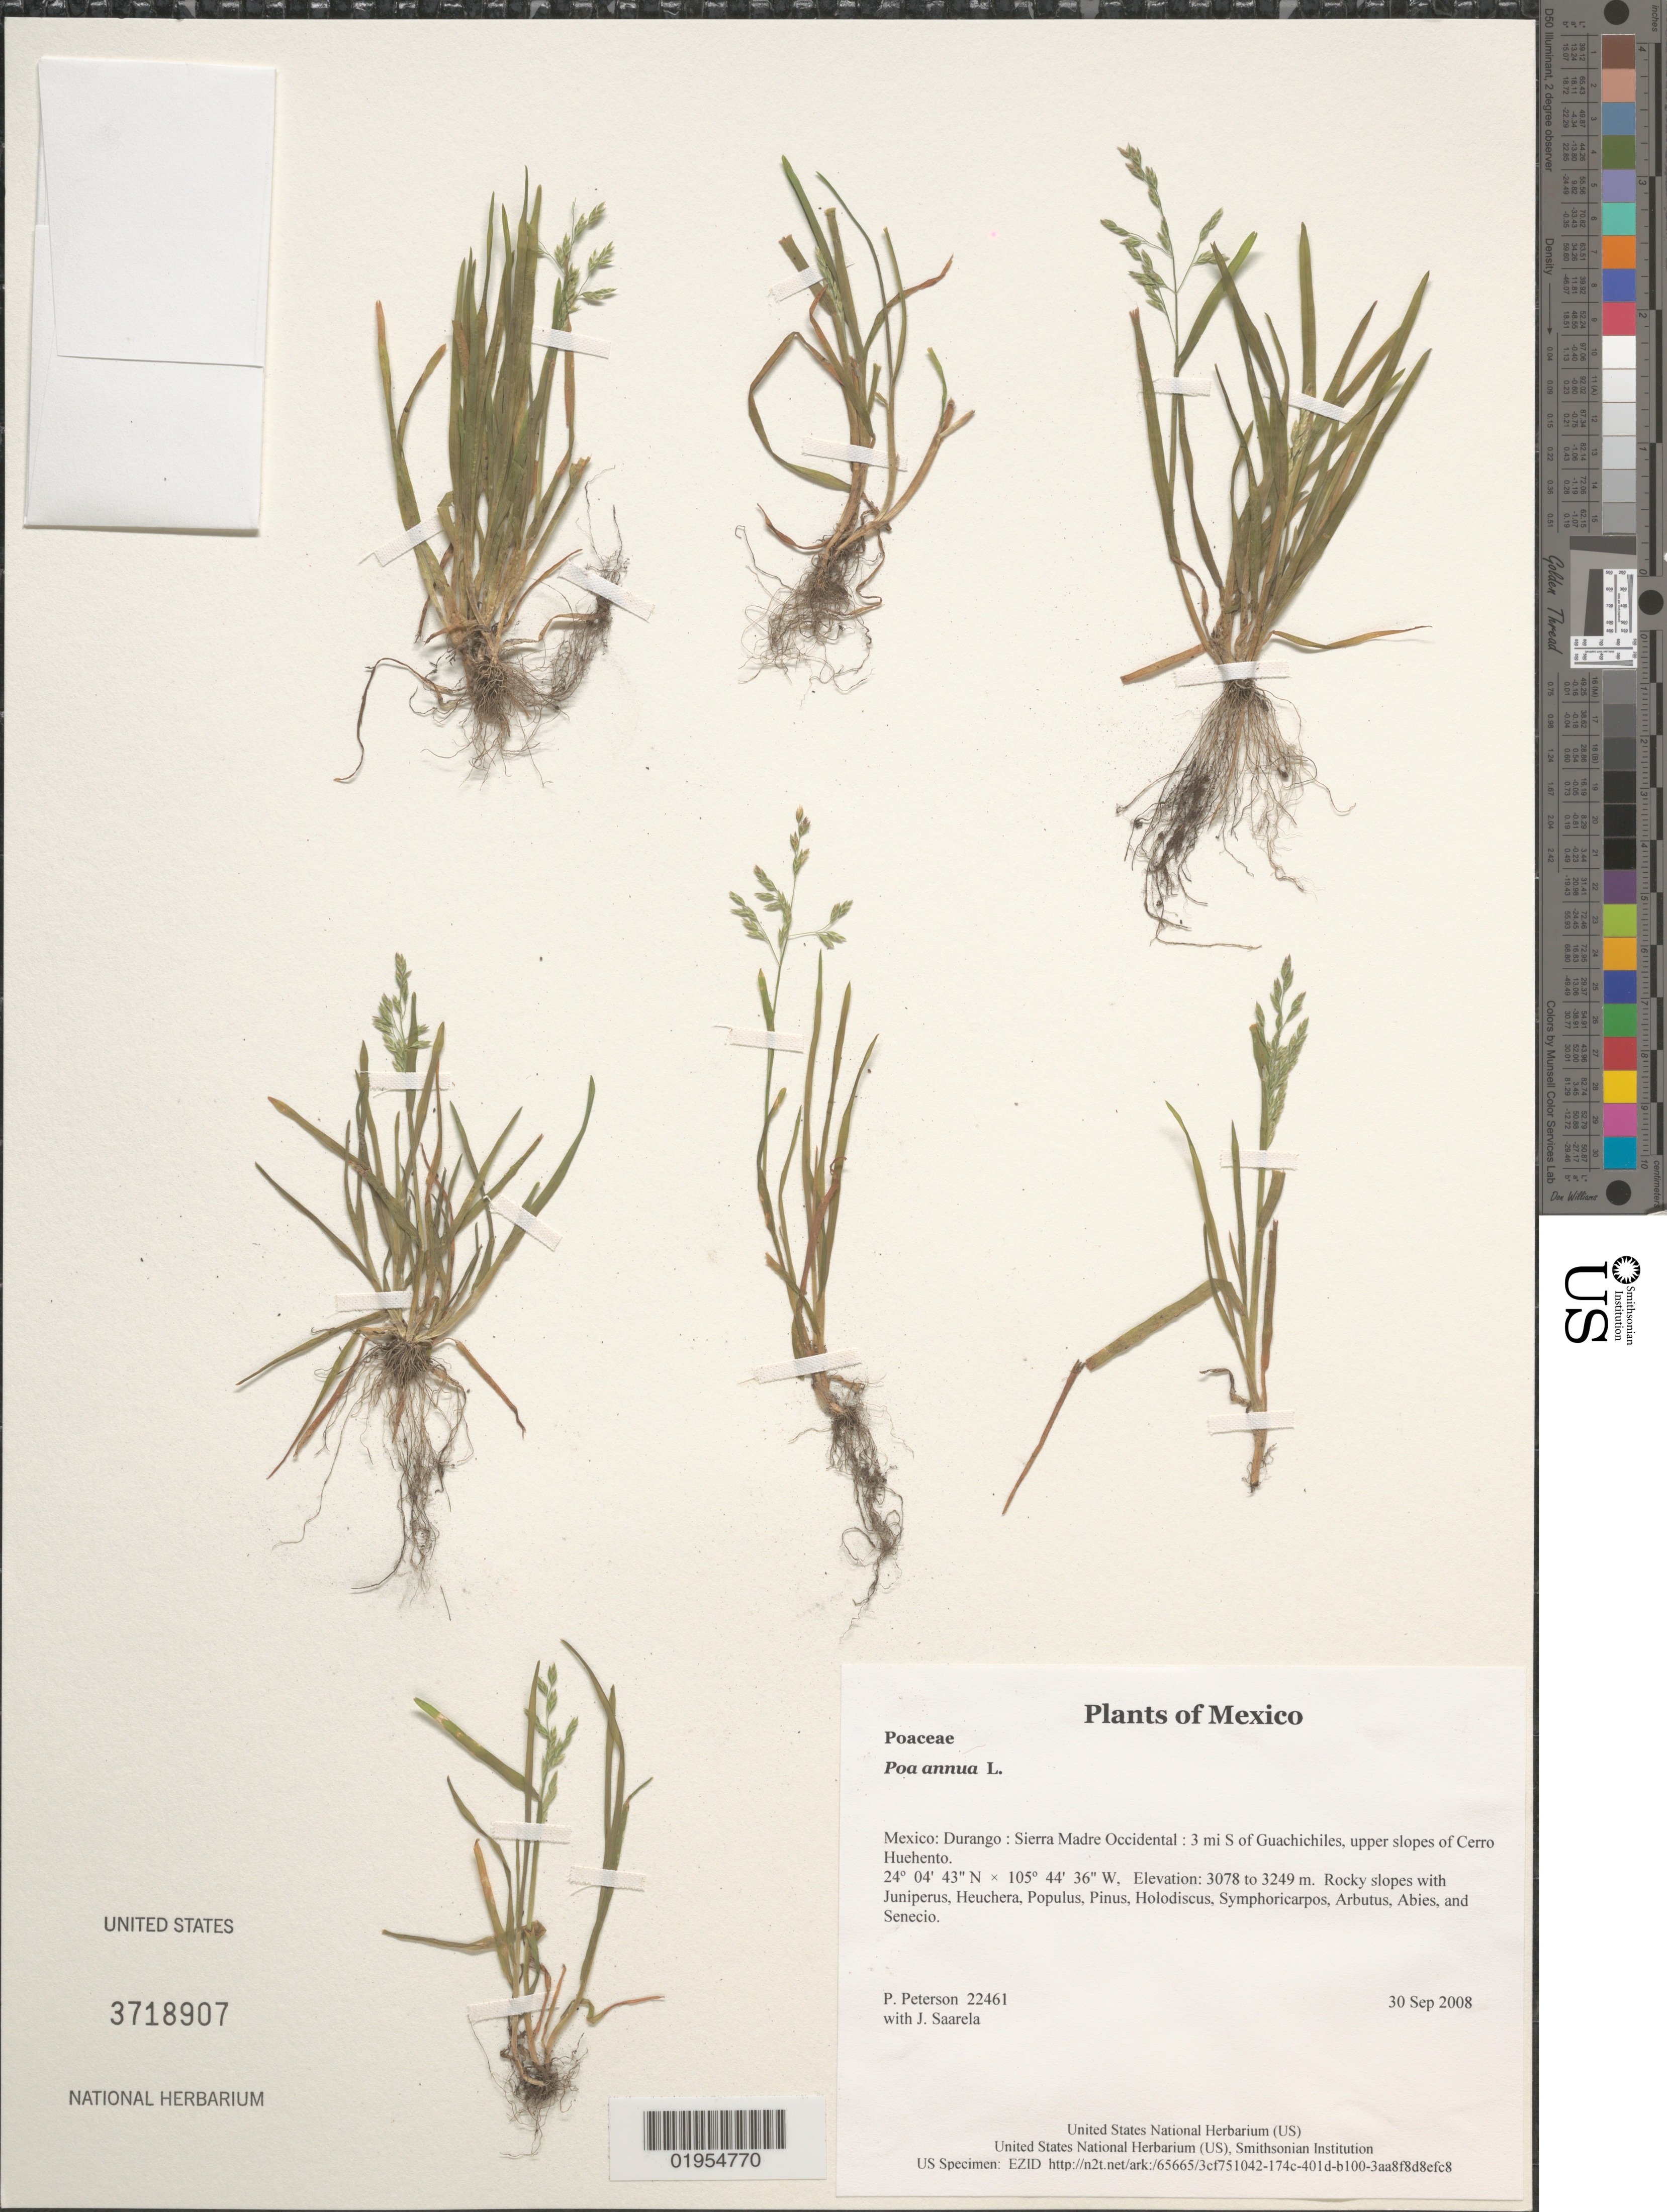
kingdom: Plantae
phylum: Tracheophyta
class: Liliopsida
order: Poales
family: Poaceae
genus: Poa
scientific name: Poa annua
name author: L.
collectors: P. M. Peterson & J. Saarela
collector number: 22461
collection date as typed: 30 Sep 2008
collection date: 2008-09-30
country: Mexico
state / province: Durango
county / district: Sierra Madre Occidental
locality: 3 mi S of Guachichiles, upper slopes of Cerro Huehento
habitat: Rocky slopes with Juniperus, Heuchera, Populus, Pinus, Holodiscus, Symphoricarpos, Arbutus, Abies, and Senecio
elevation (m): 3078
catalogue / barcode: US 3718907